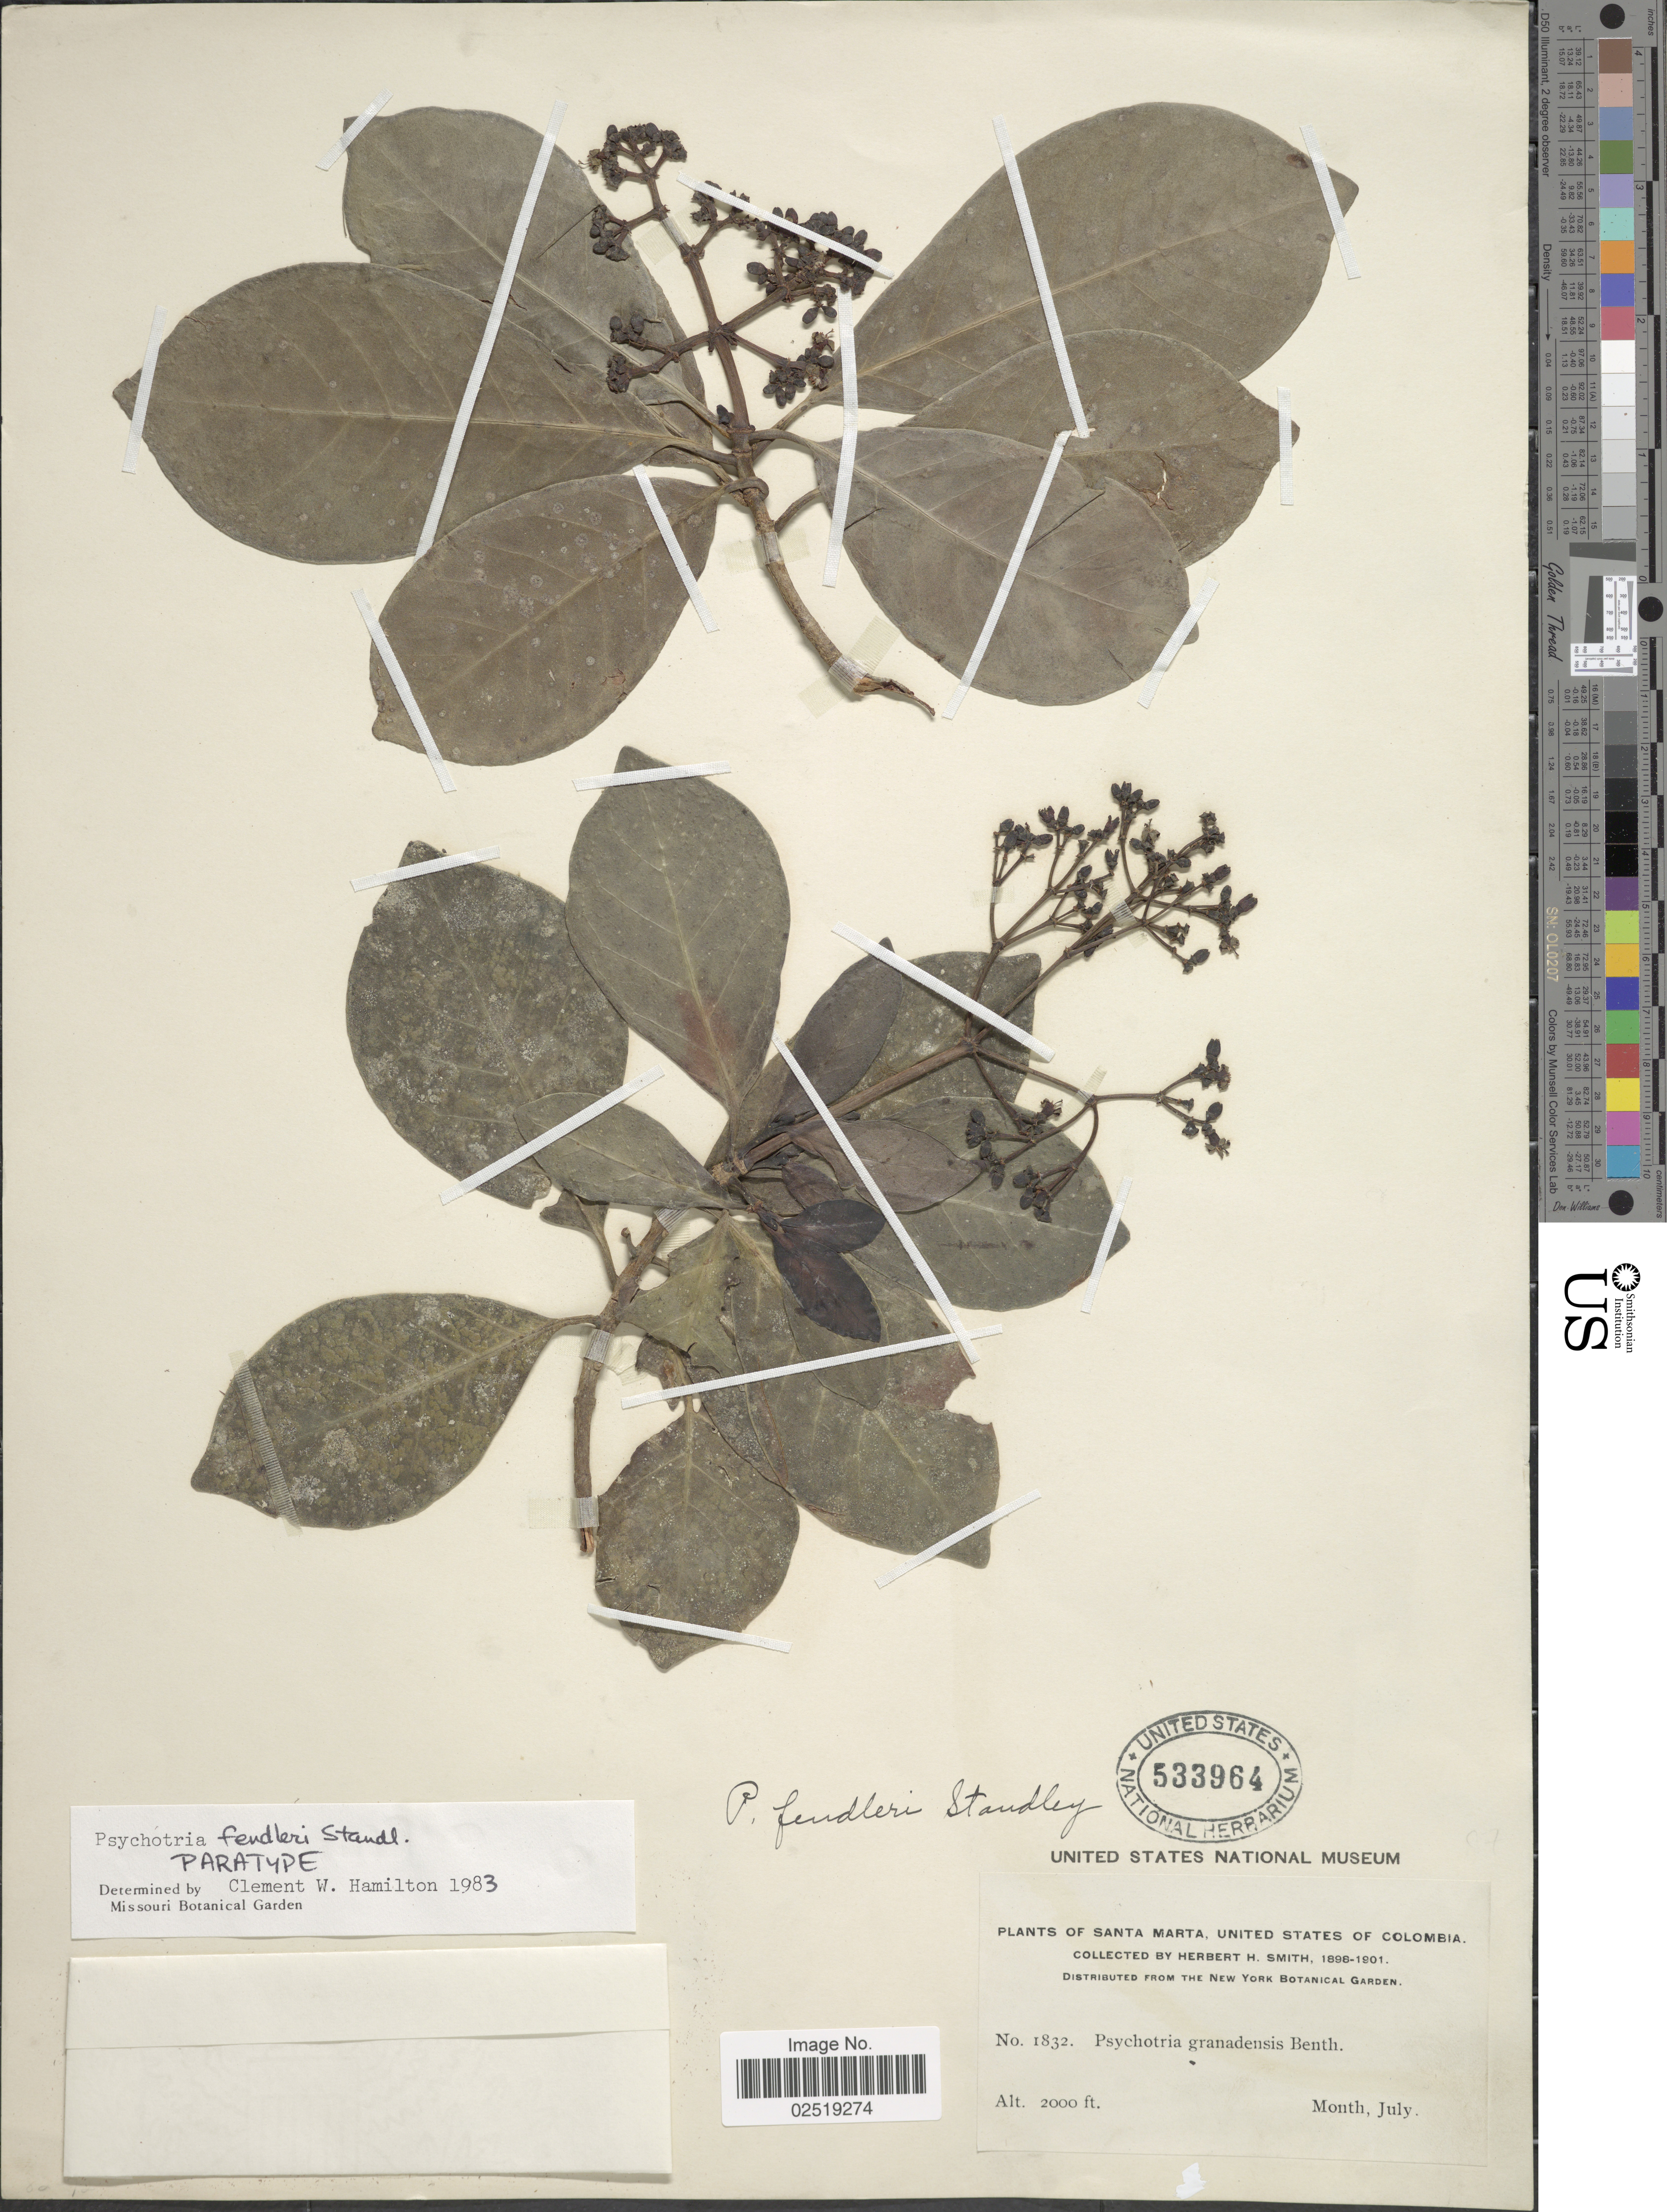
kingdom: Plantae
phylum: Tracheophyta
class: Magnoliopsida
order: Gentianales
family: Rubiaceae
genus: Psychotria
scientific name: Psychotria fendleri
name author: Standl.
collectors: Herbert H. Smith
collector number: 1832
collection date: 1898-07/1901-07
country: Colombia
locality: Santa Marta, United States of Colombia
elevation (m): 610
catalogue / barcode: US 533964